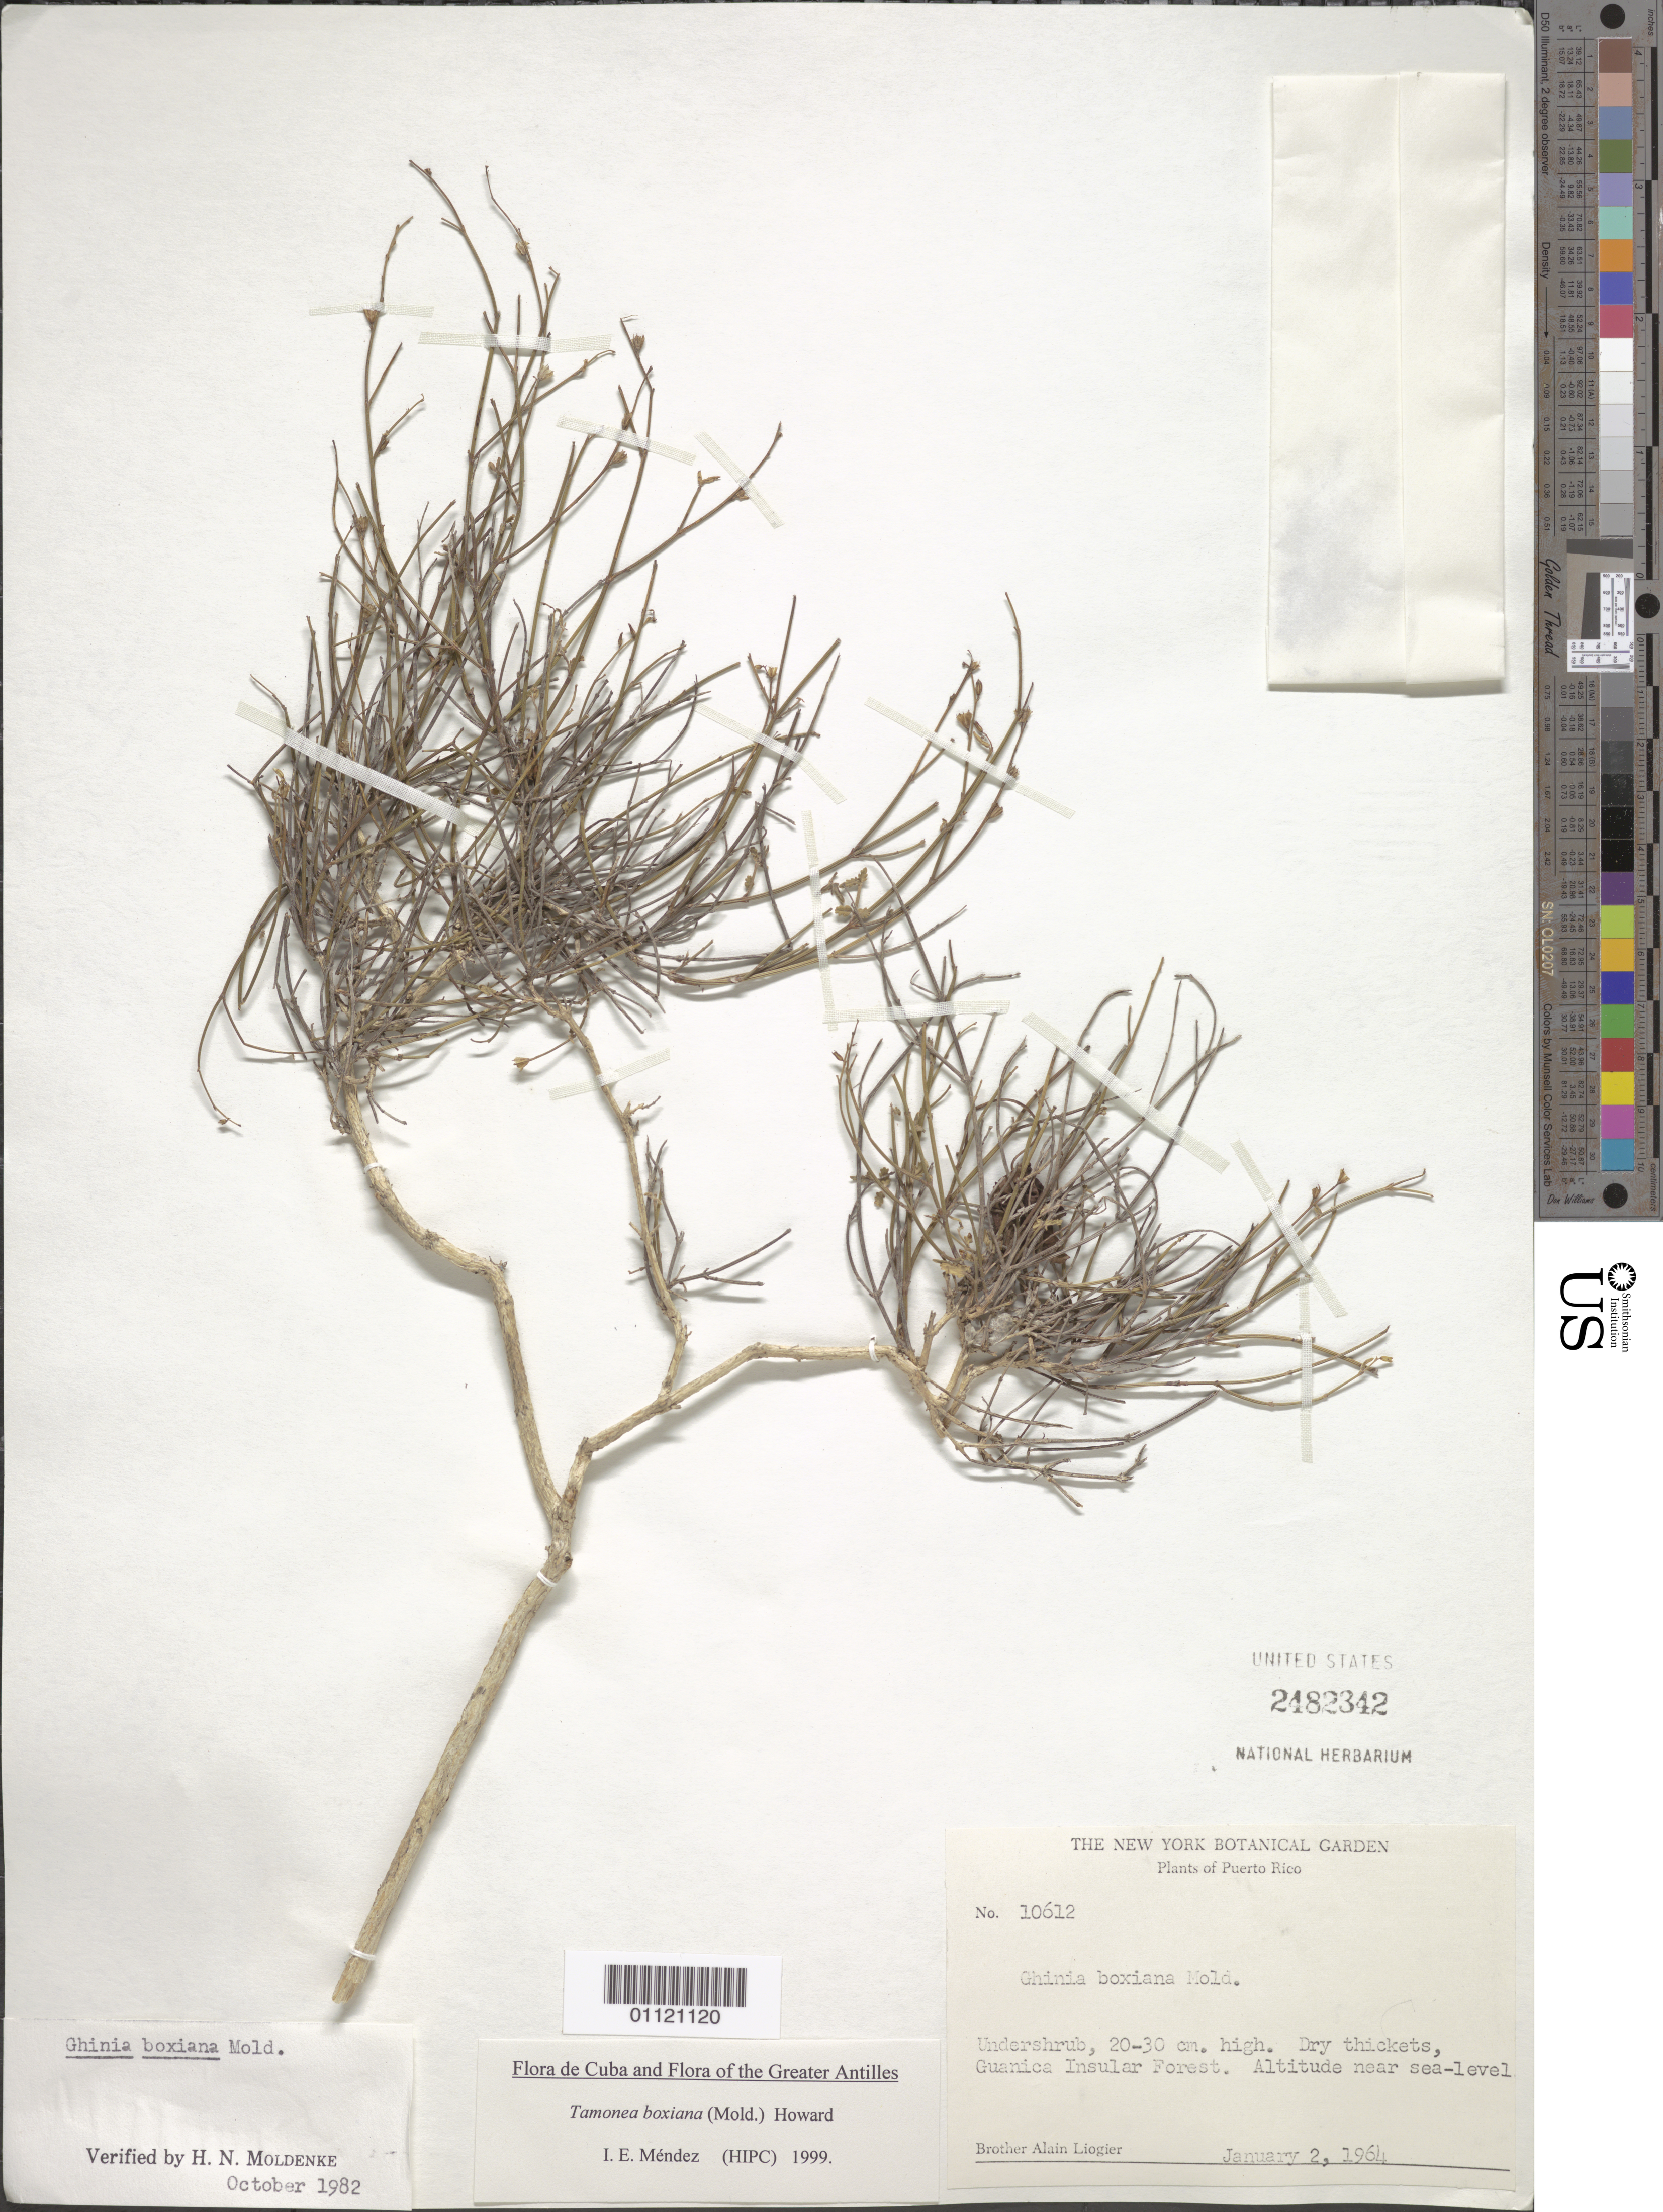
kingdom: Plantae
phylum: Tracheophyta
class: Magnoliopsida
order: Lamiales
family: Verbenaceae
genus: Tamonea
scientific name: Tamonea boxiana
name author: (Moldenke) R.A. Howard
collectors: A. H. Liogier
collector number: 10612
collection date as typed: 02 Jan 1964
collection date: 1964-01-02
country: Puerto Rico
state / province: Guánica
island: Puerto Rico I.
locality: Dry thickets, Guanica Insular Forest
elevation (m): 0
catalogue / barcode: US 2482342